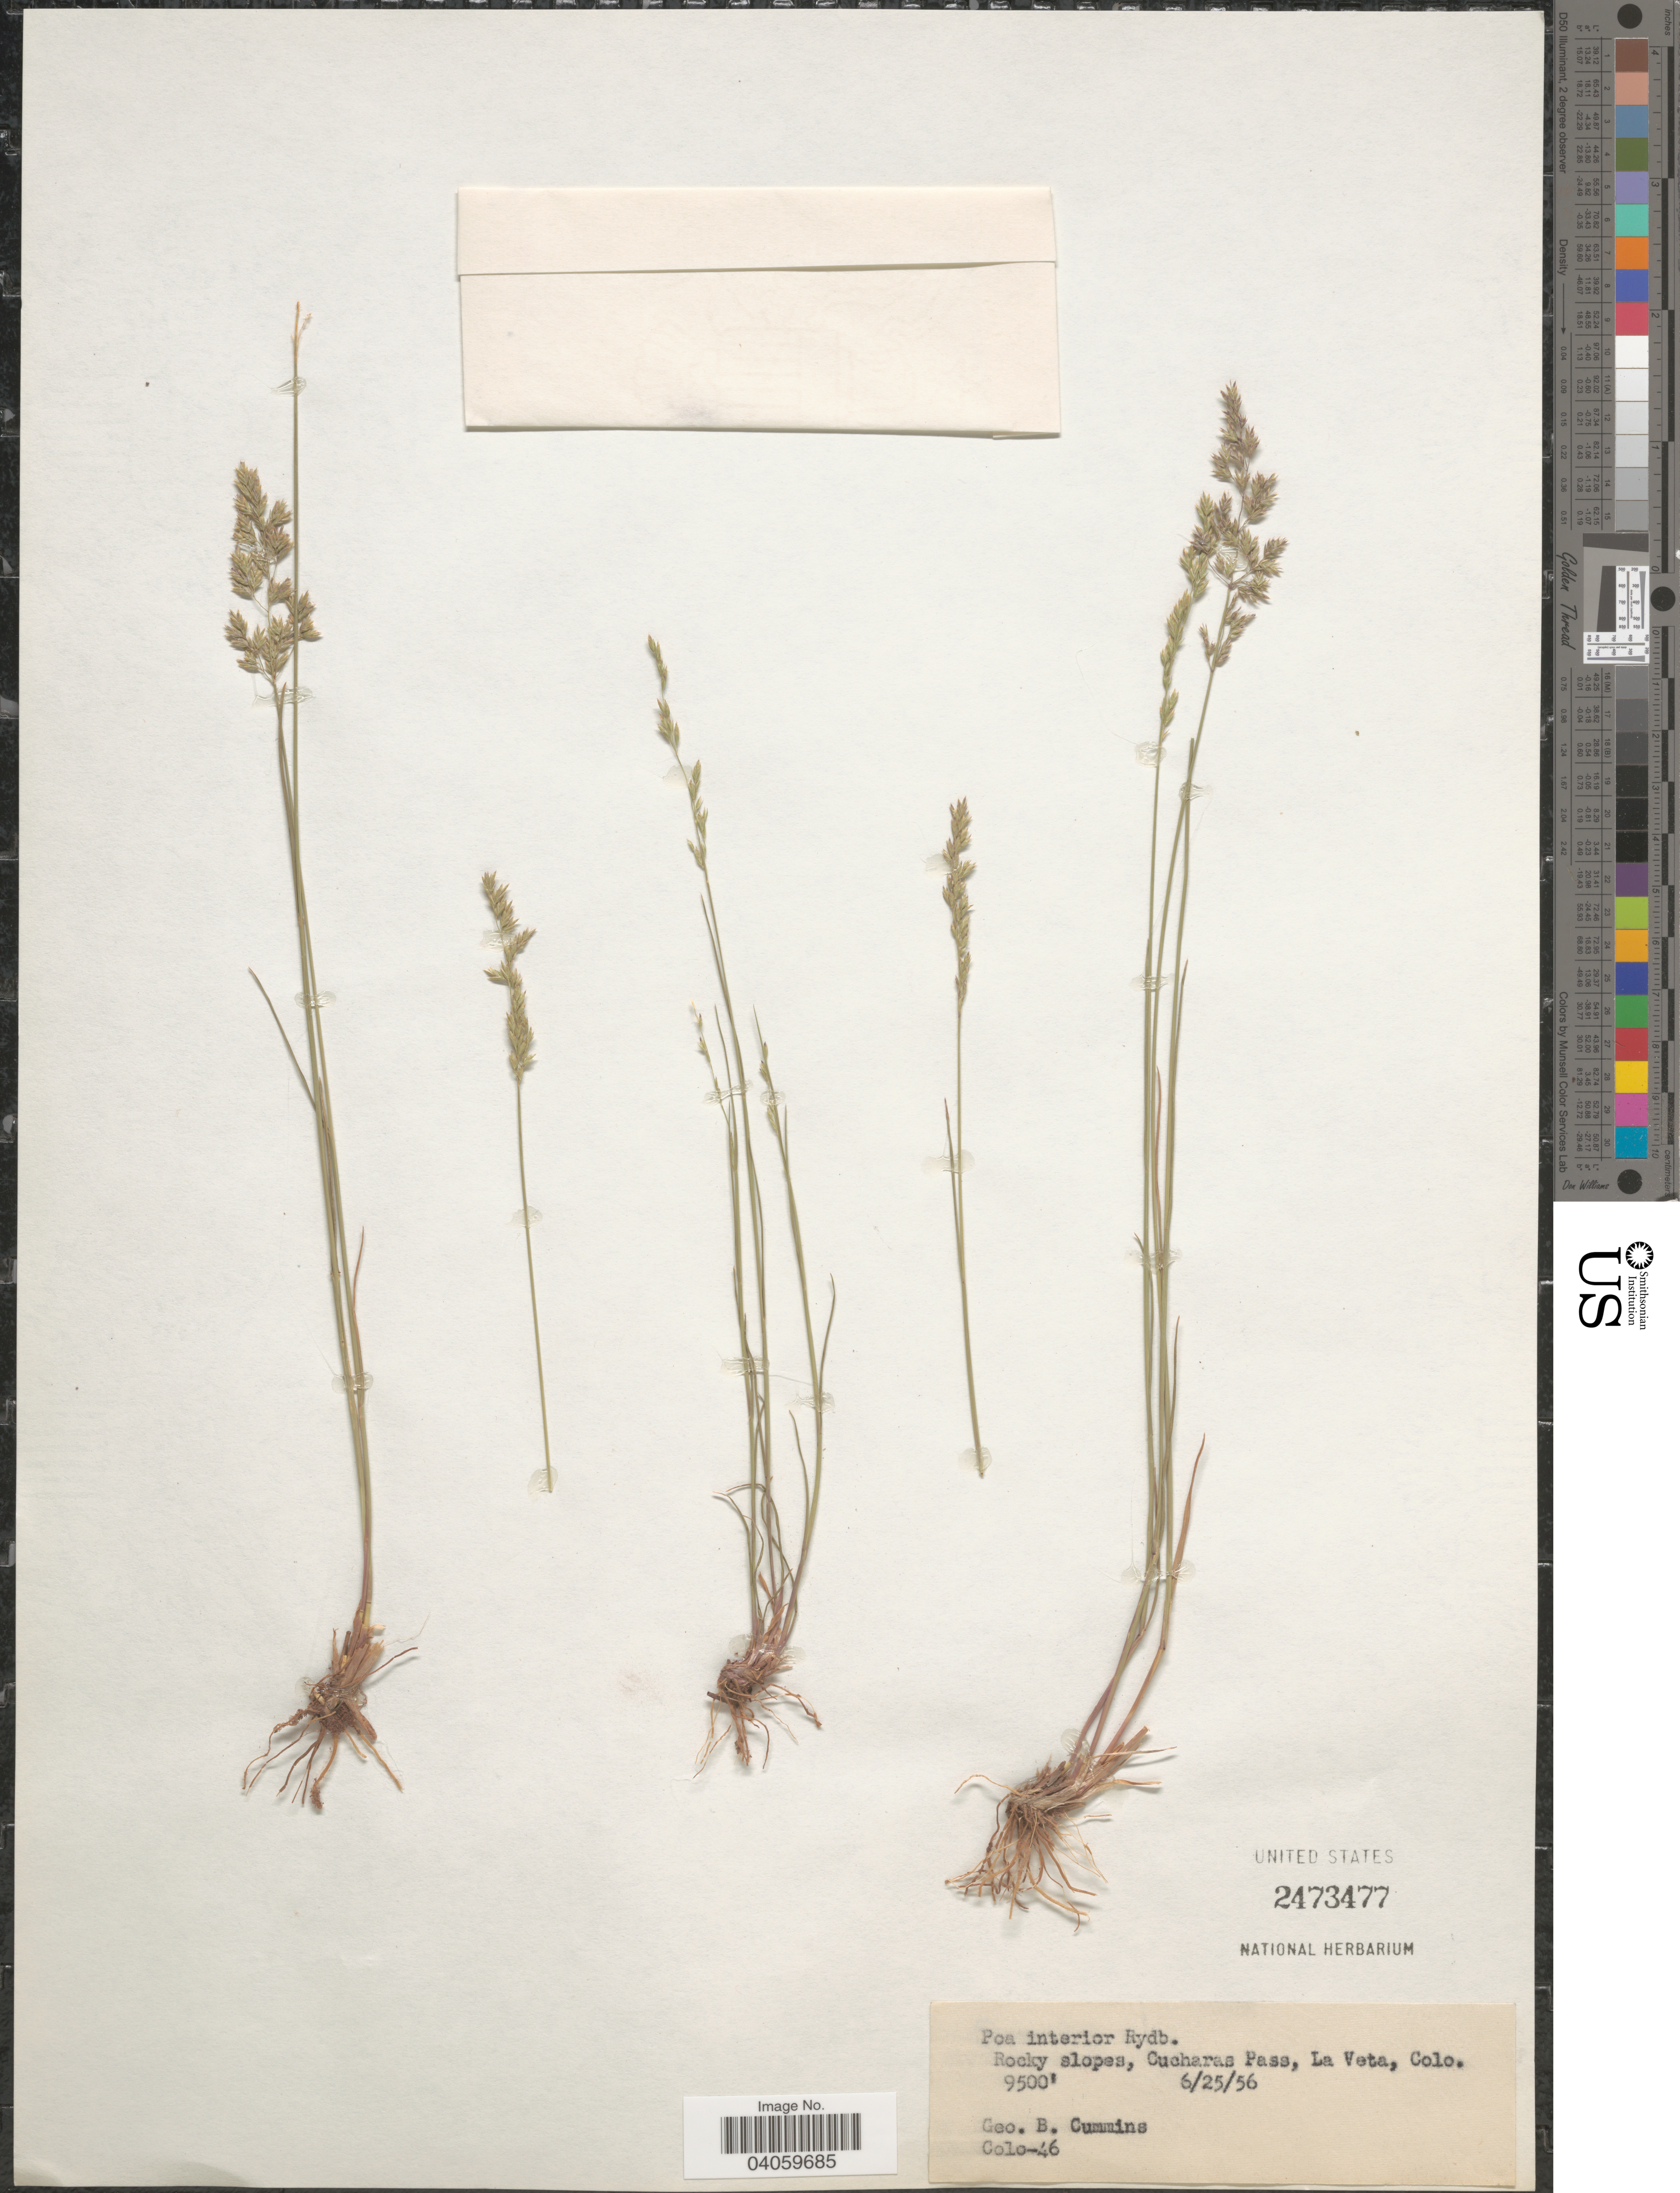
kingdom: Plantae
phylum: Tracheophyta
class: Liliopsida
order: Poales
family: Poaceae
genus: Poa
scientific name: Poa interior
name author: Rydb.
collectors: G. Cummins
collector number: Colo-46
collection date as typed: Transcribed d/m/y: 25/6/56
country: United States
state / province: Colorado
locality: Rocky slopes, Cucharas Pass, La Veta.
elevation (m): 2896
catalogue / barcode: US 2473477